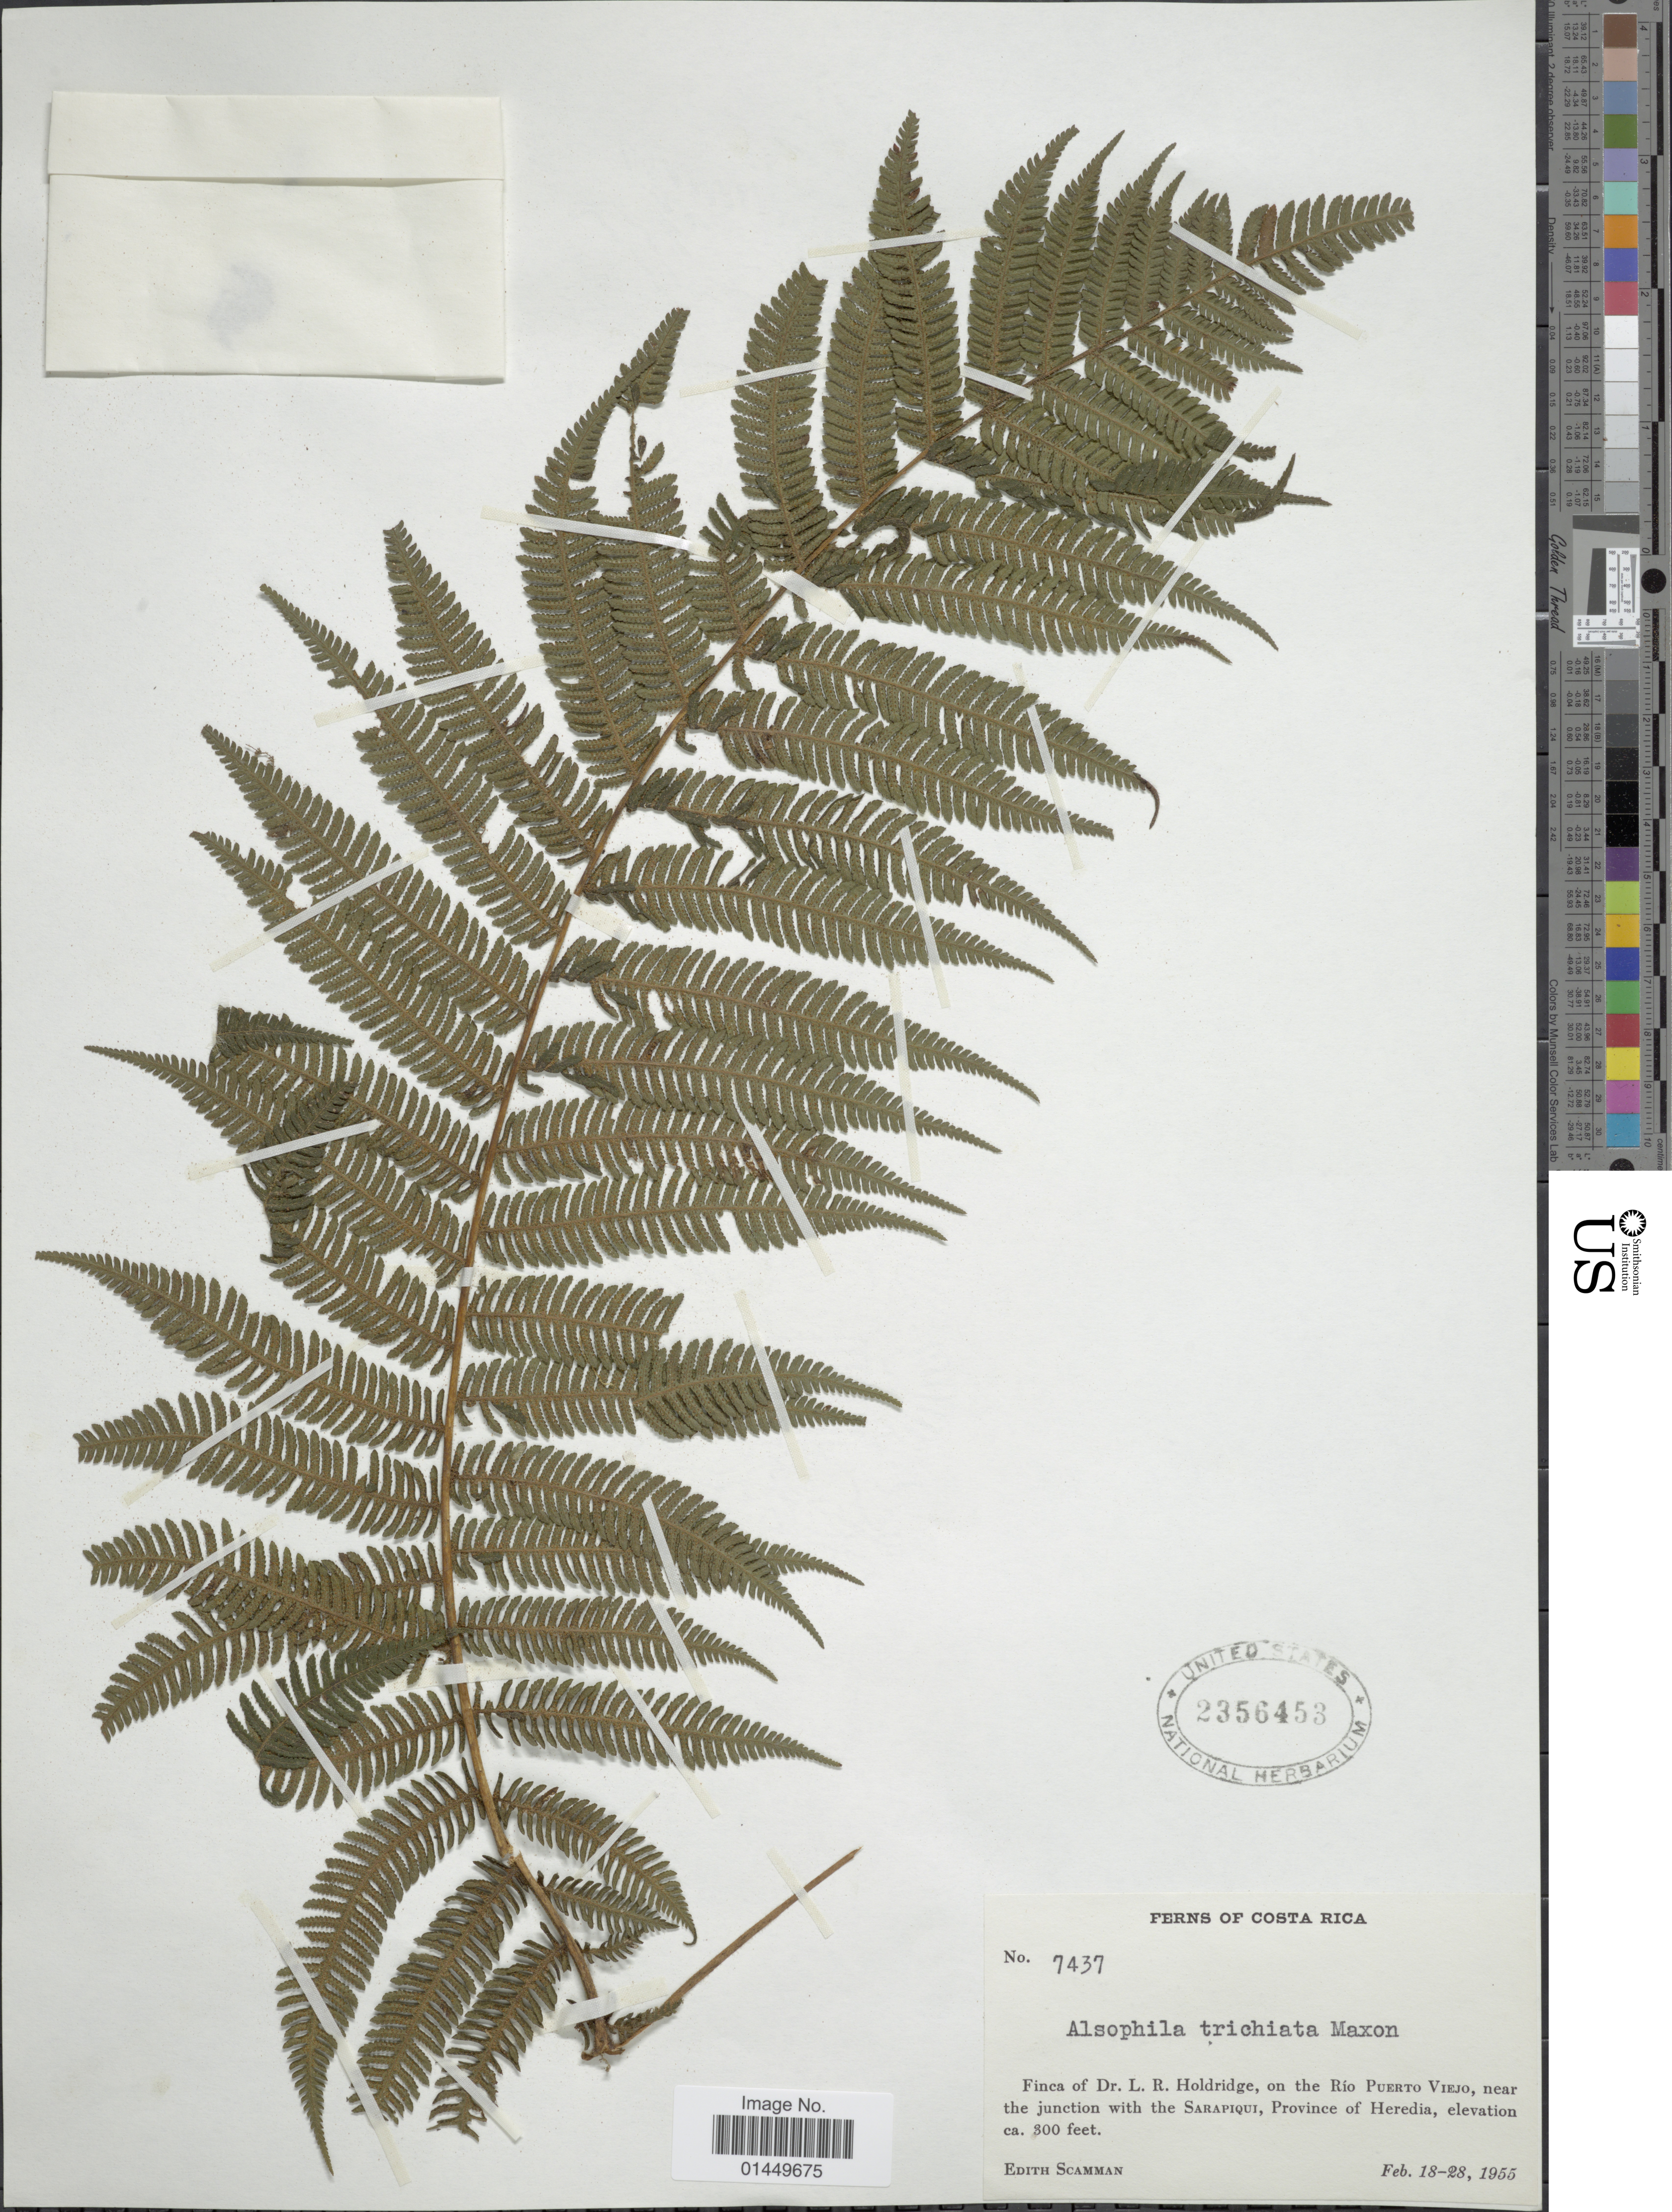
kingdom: Plantae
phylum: Tracheophyta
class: Polypodiopsida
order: Cyatheales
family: Cyatheaceae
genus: Cyathea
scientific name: Cyathea trichiata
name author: (Maxon) Domin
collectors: E. Scamman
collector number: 7437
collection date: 1955-02-18/1955-02-28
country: Costa Rica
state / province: Heredia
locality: Finca of Dr. L. R. Holdridge, on the Rio Puerto Viejo, near the junction with the Sarapiqui, Province of Heredia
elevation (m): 91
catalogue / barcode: US 2356453